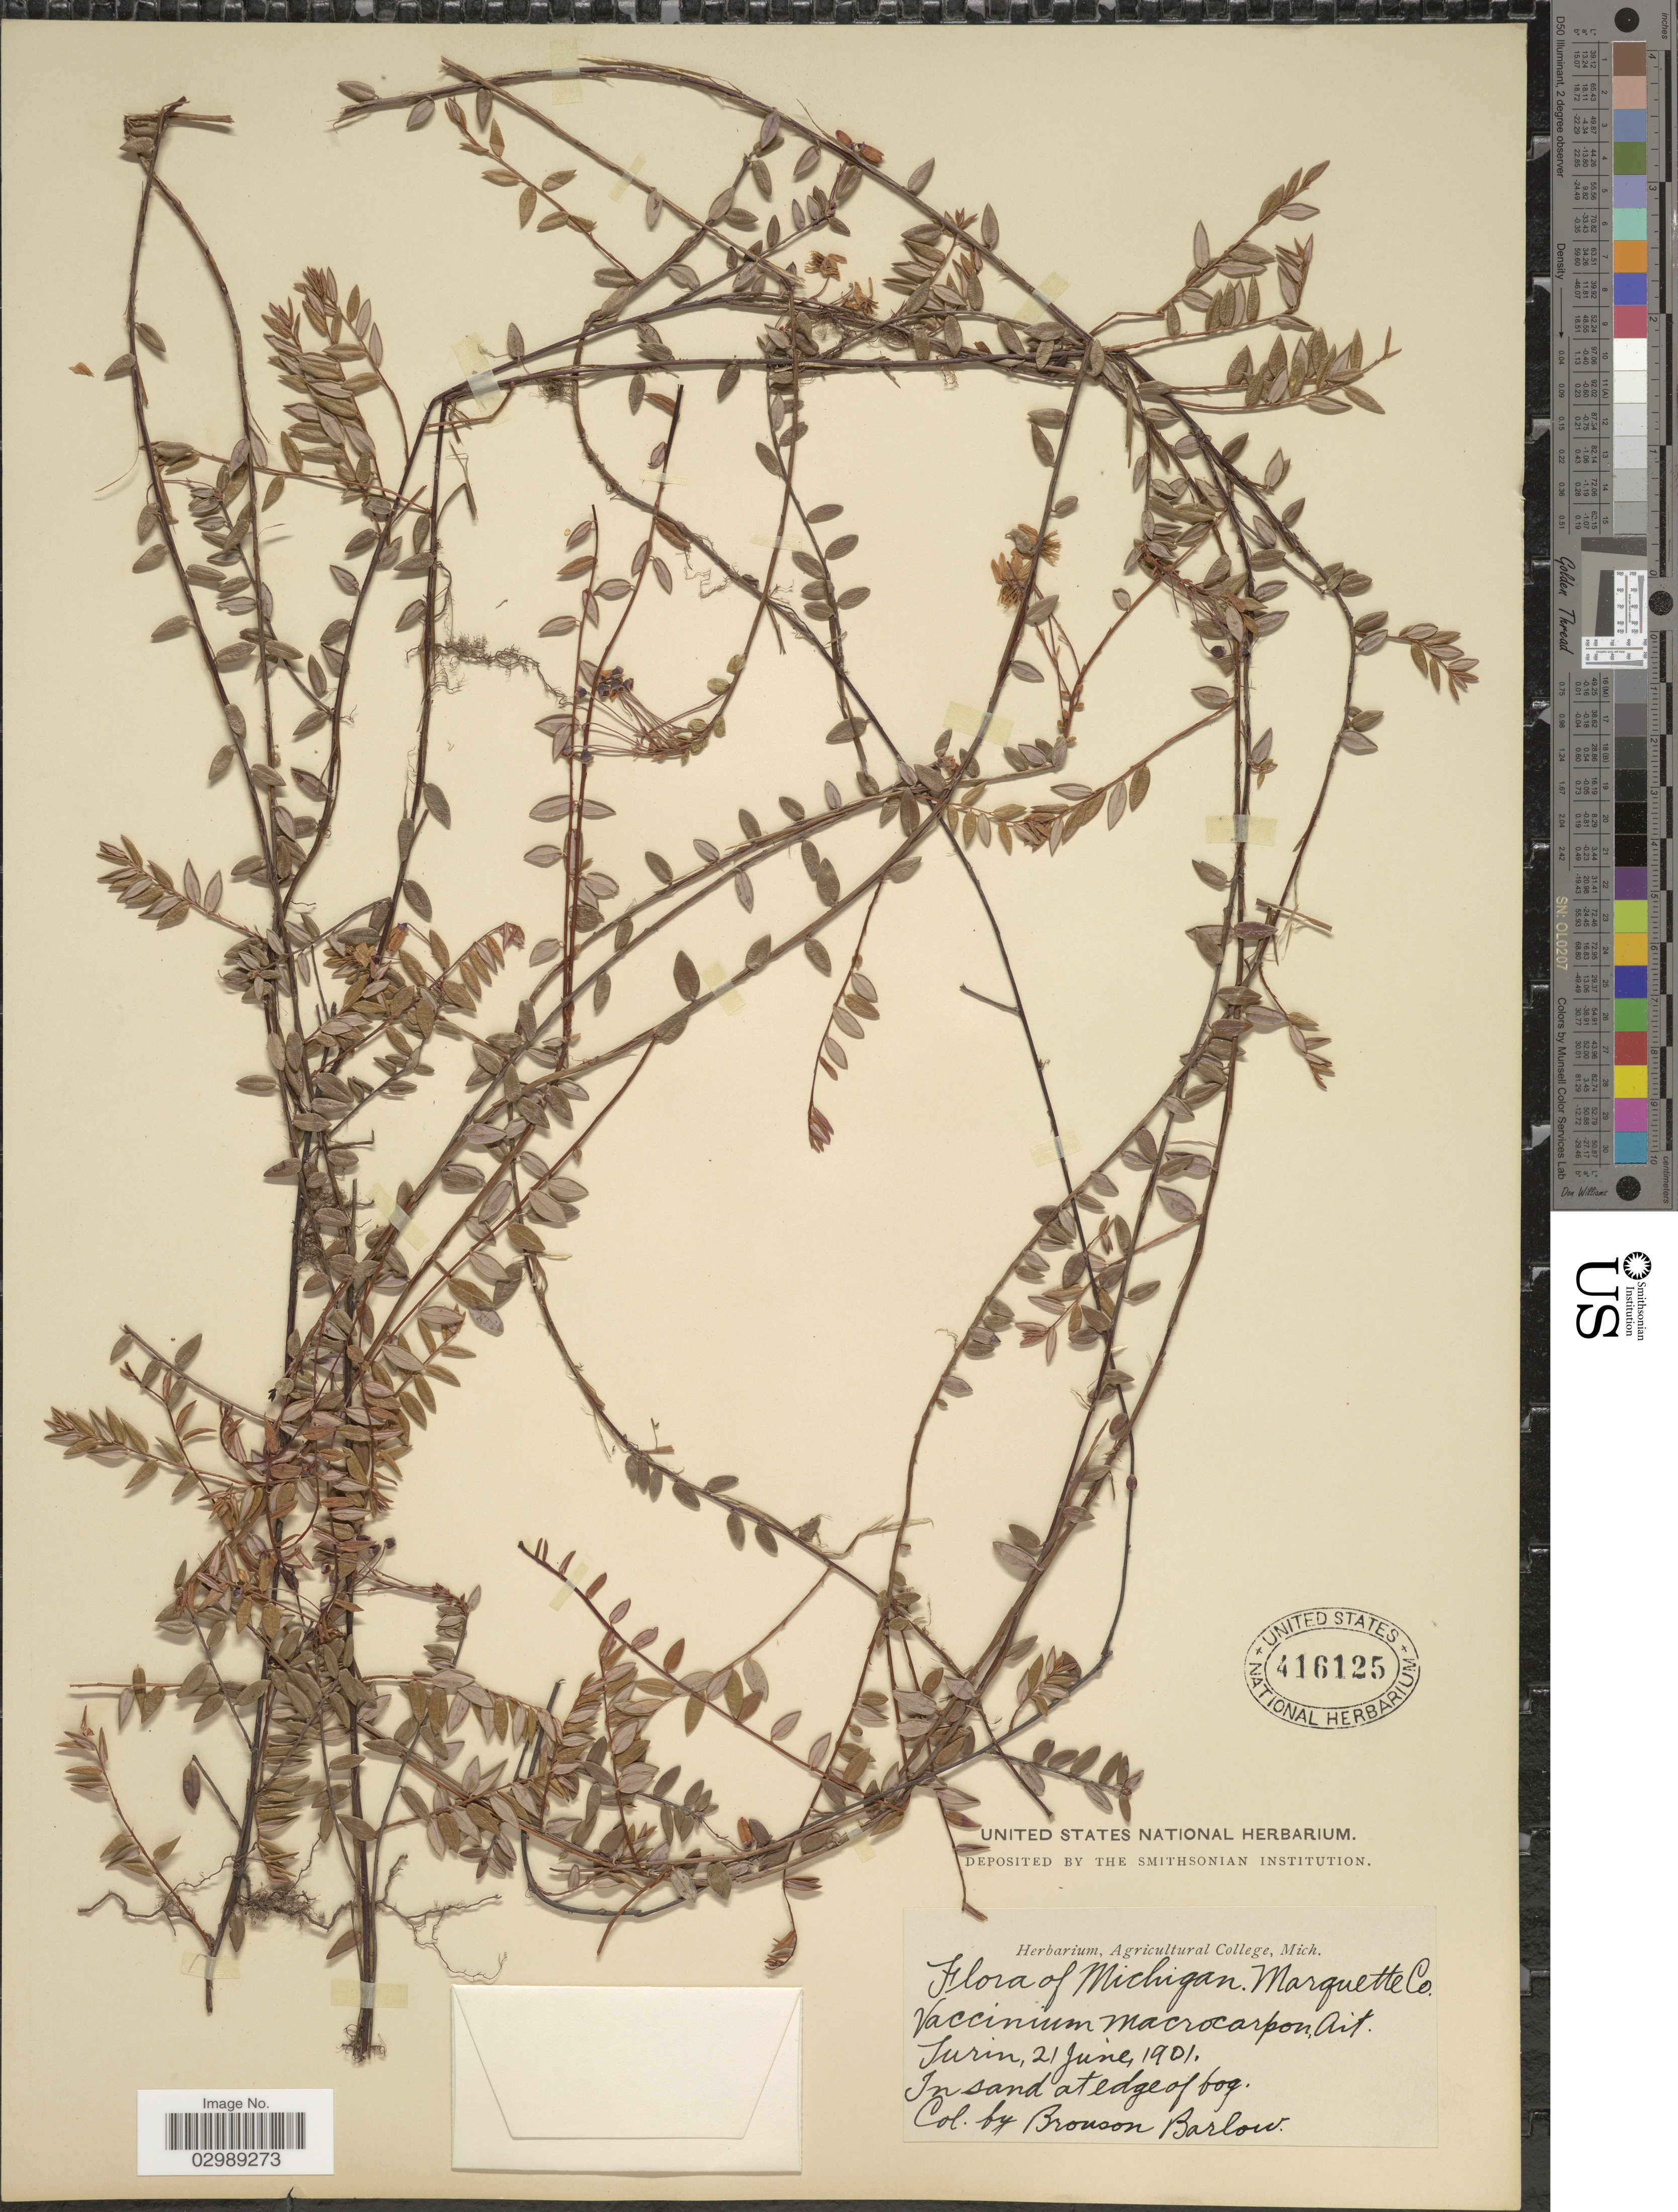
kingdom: Plantae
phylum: Tracheophyta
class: Magnoliopsida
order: Ericales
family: Ericaceae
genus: Vaccinium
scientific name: Vaccinium oxycoccos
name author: L.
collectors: Barlow, B.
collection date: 1901-06-21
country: United States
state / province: Michigan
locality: Marquette Co., Turin.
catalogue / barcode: US 416125